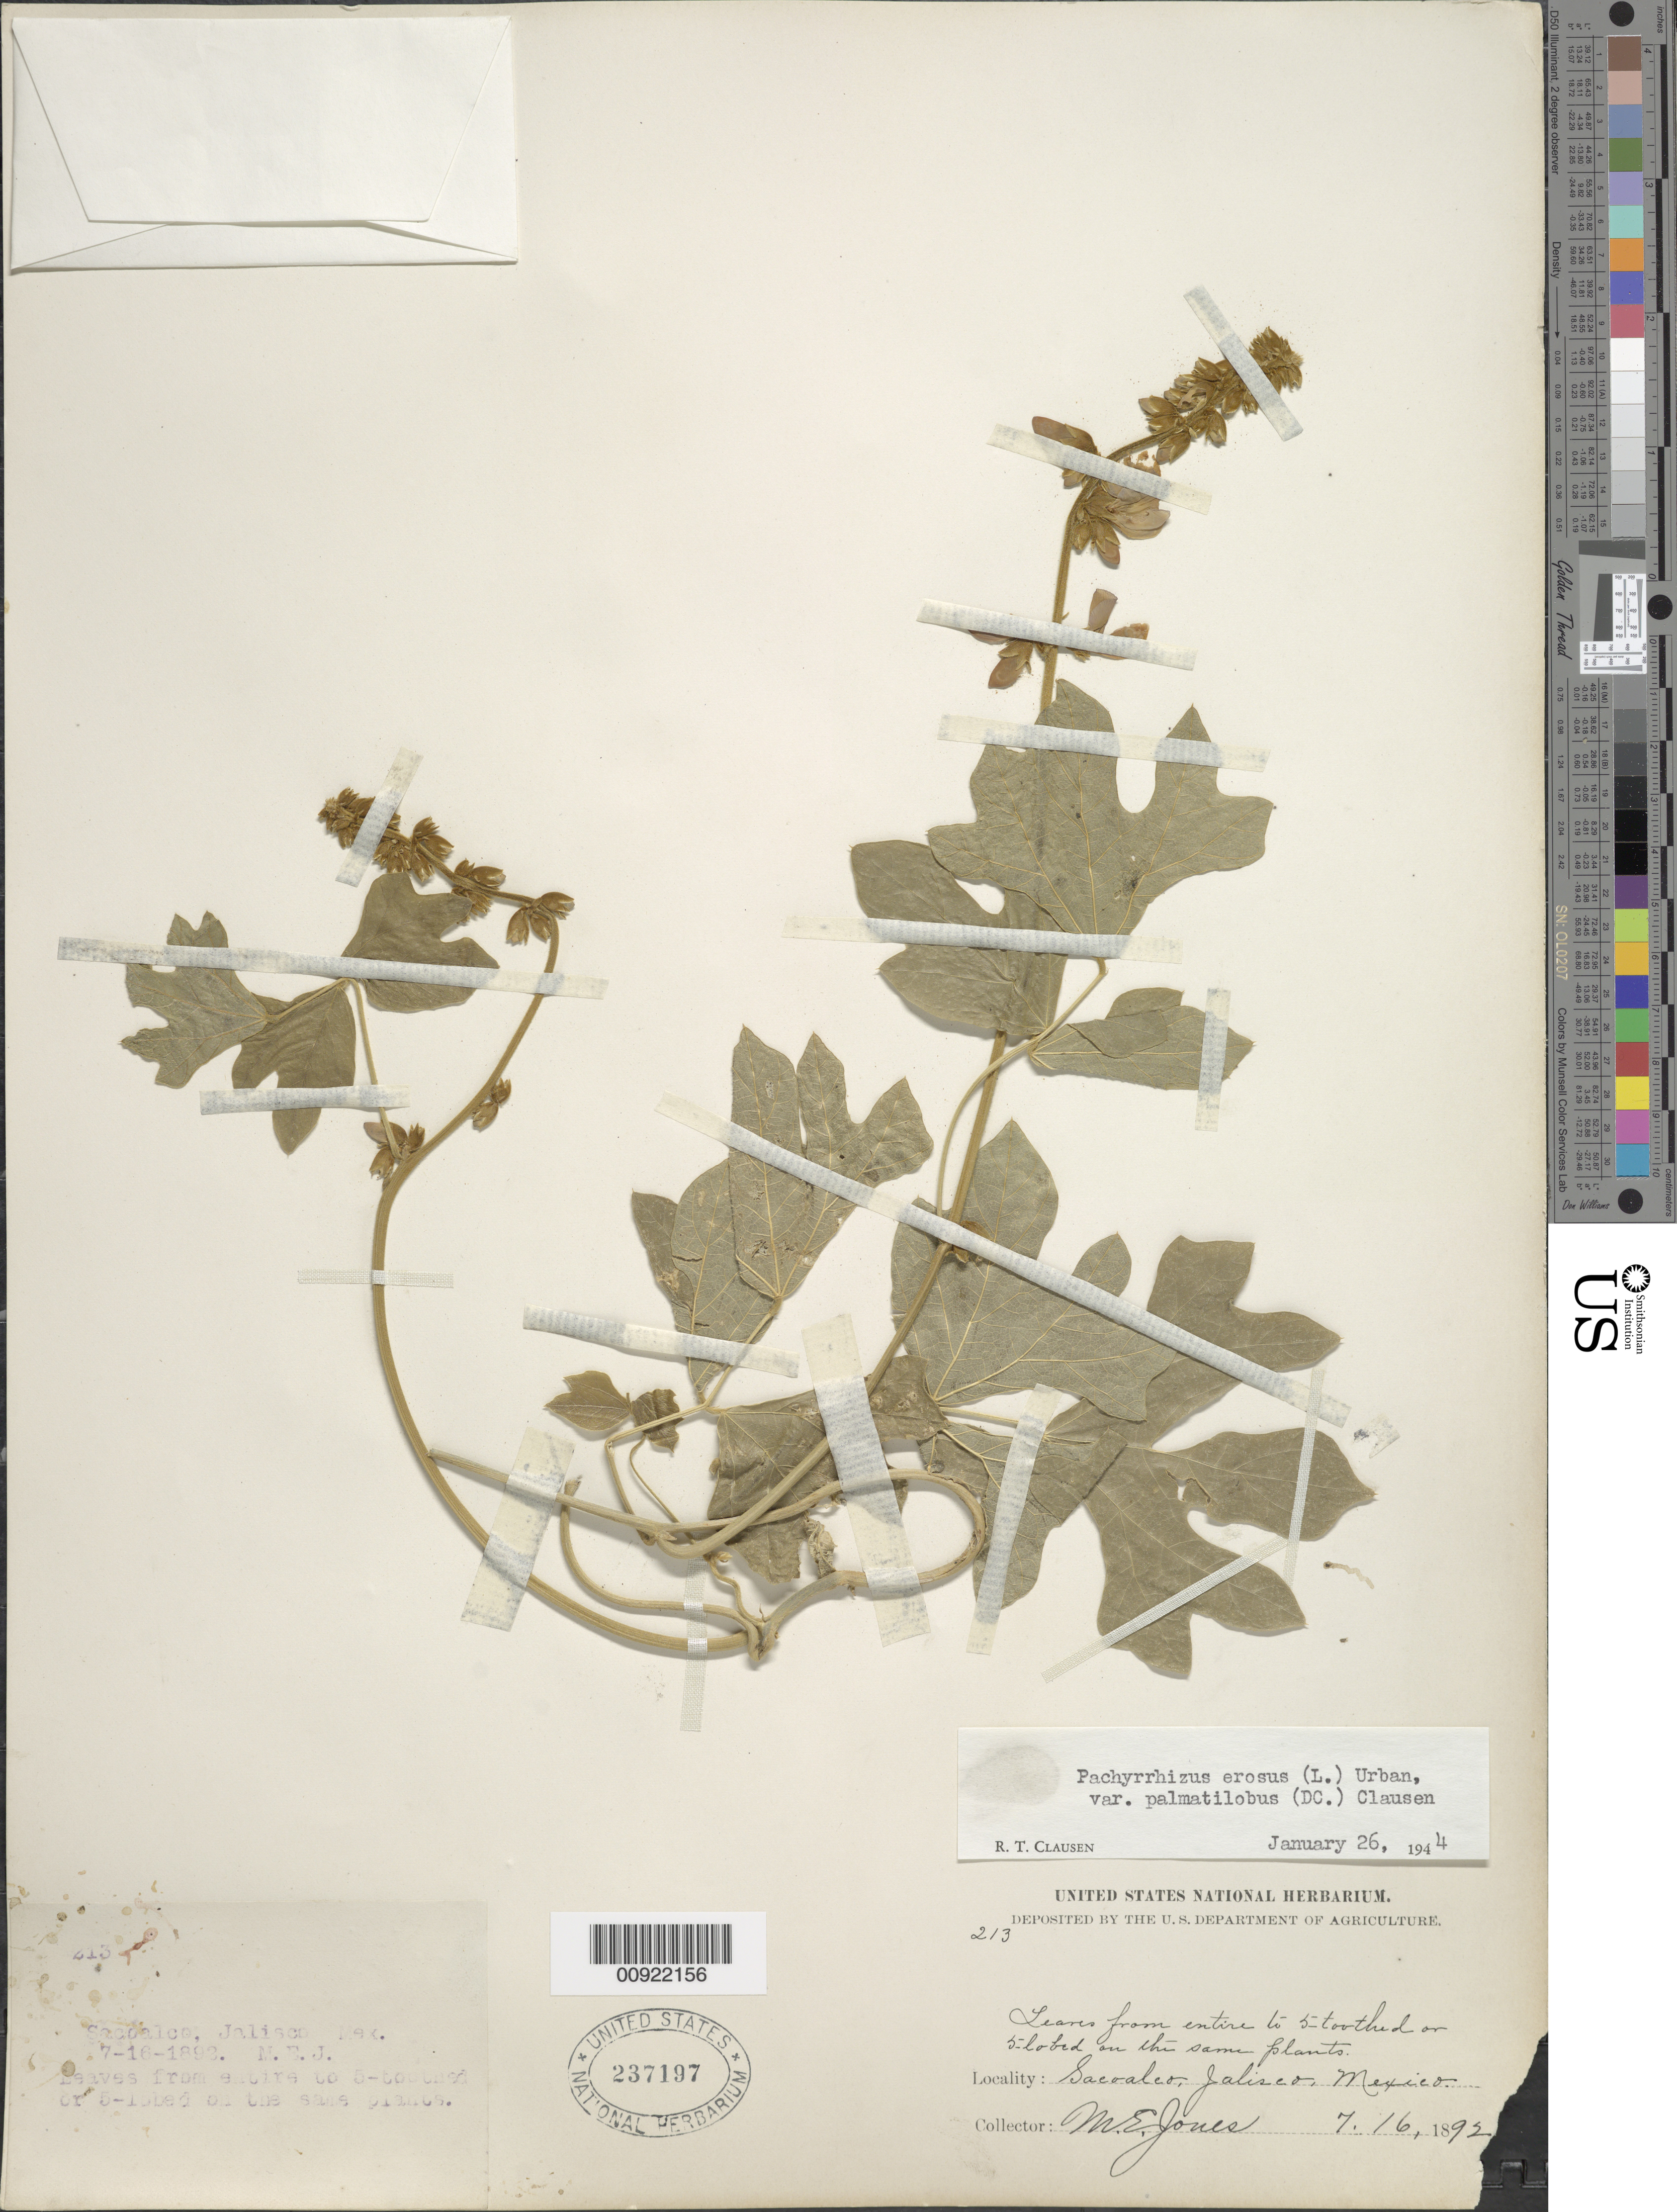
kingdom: Plantae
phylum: Tracheophyta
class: Magnoliopsida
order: Fabales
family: Fabaceae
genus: Pachyrhizus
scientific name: Pachyrhizus erosus var. palmatilobus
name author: (L.) Urb.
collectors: M. E. Jones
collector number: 213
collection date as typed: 16 Jul 1892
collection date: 1892-07-16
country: Mexico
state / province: Jalisco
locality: Sacoalco, Jalisco.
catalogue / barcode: US 237197